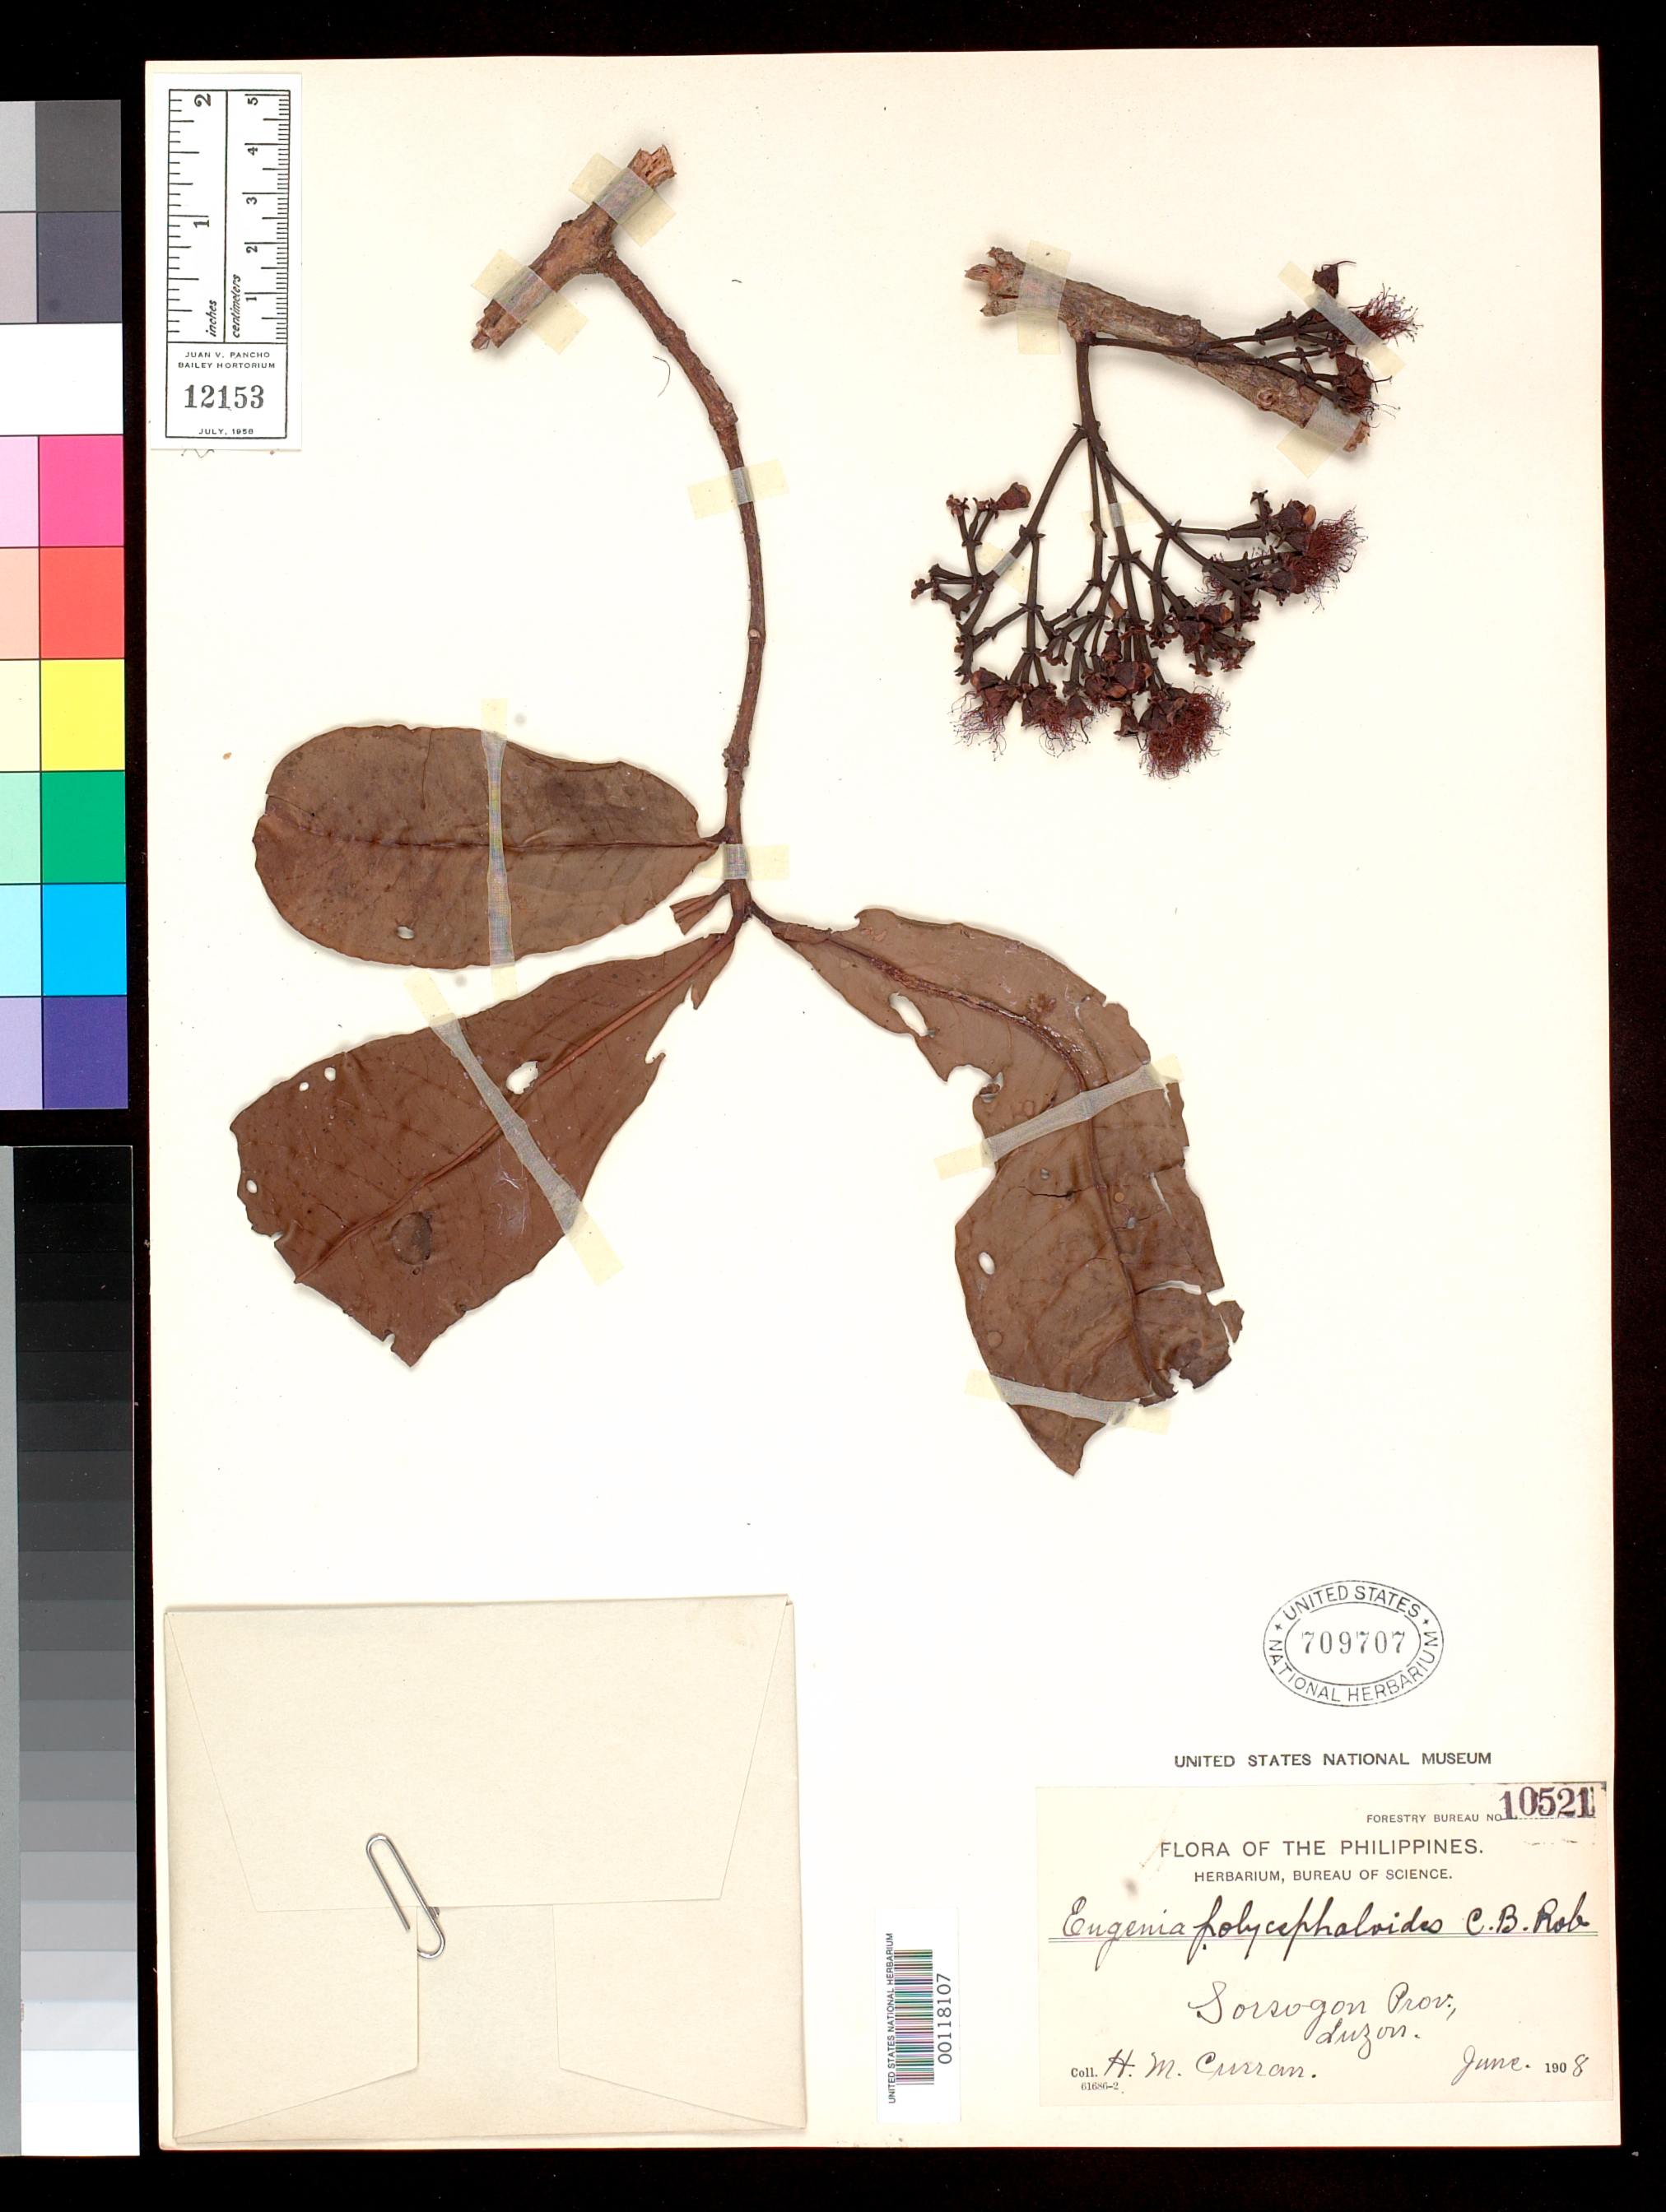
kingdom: Plantae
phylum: Tracheophyta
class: Magnoliopsida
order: Myrtales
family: Myrtaceae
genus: Eugenia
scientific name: Eugenia polycephaloides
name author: C.B. Rob.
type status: Isotype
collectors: H. M. Curran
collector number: Bur. Sci. 10521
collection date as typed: Jun 1908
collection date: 1908-06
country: Philippines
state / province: Bicol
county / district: Sorsogon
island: Luzon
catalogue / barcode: US 709707